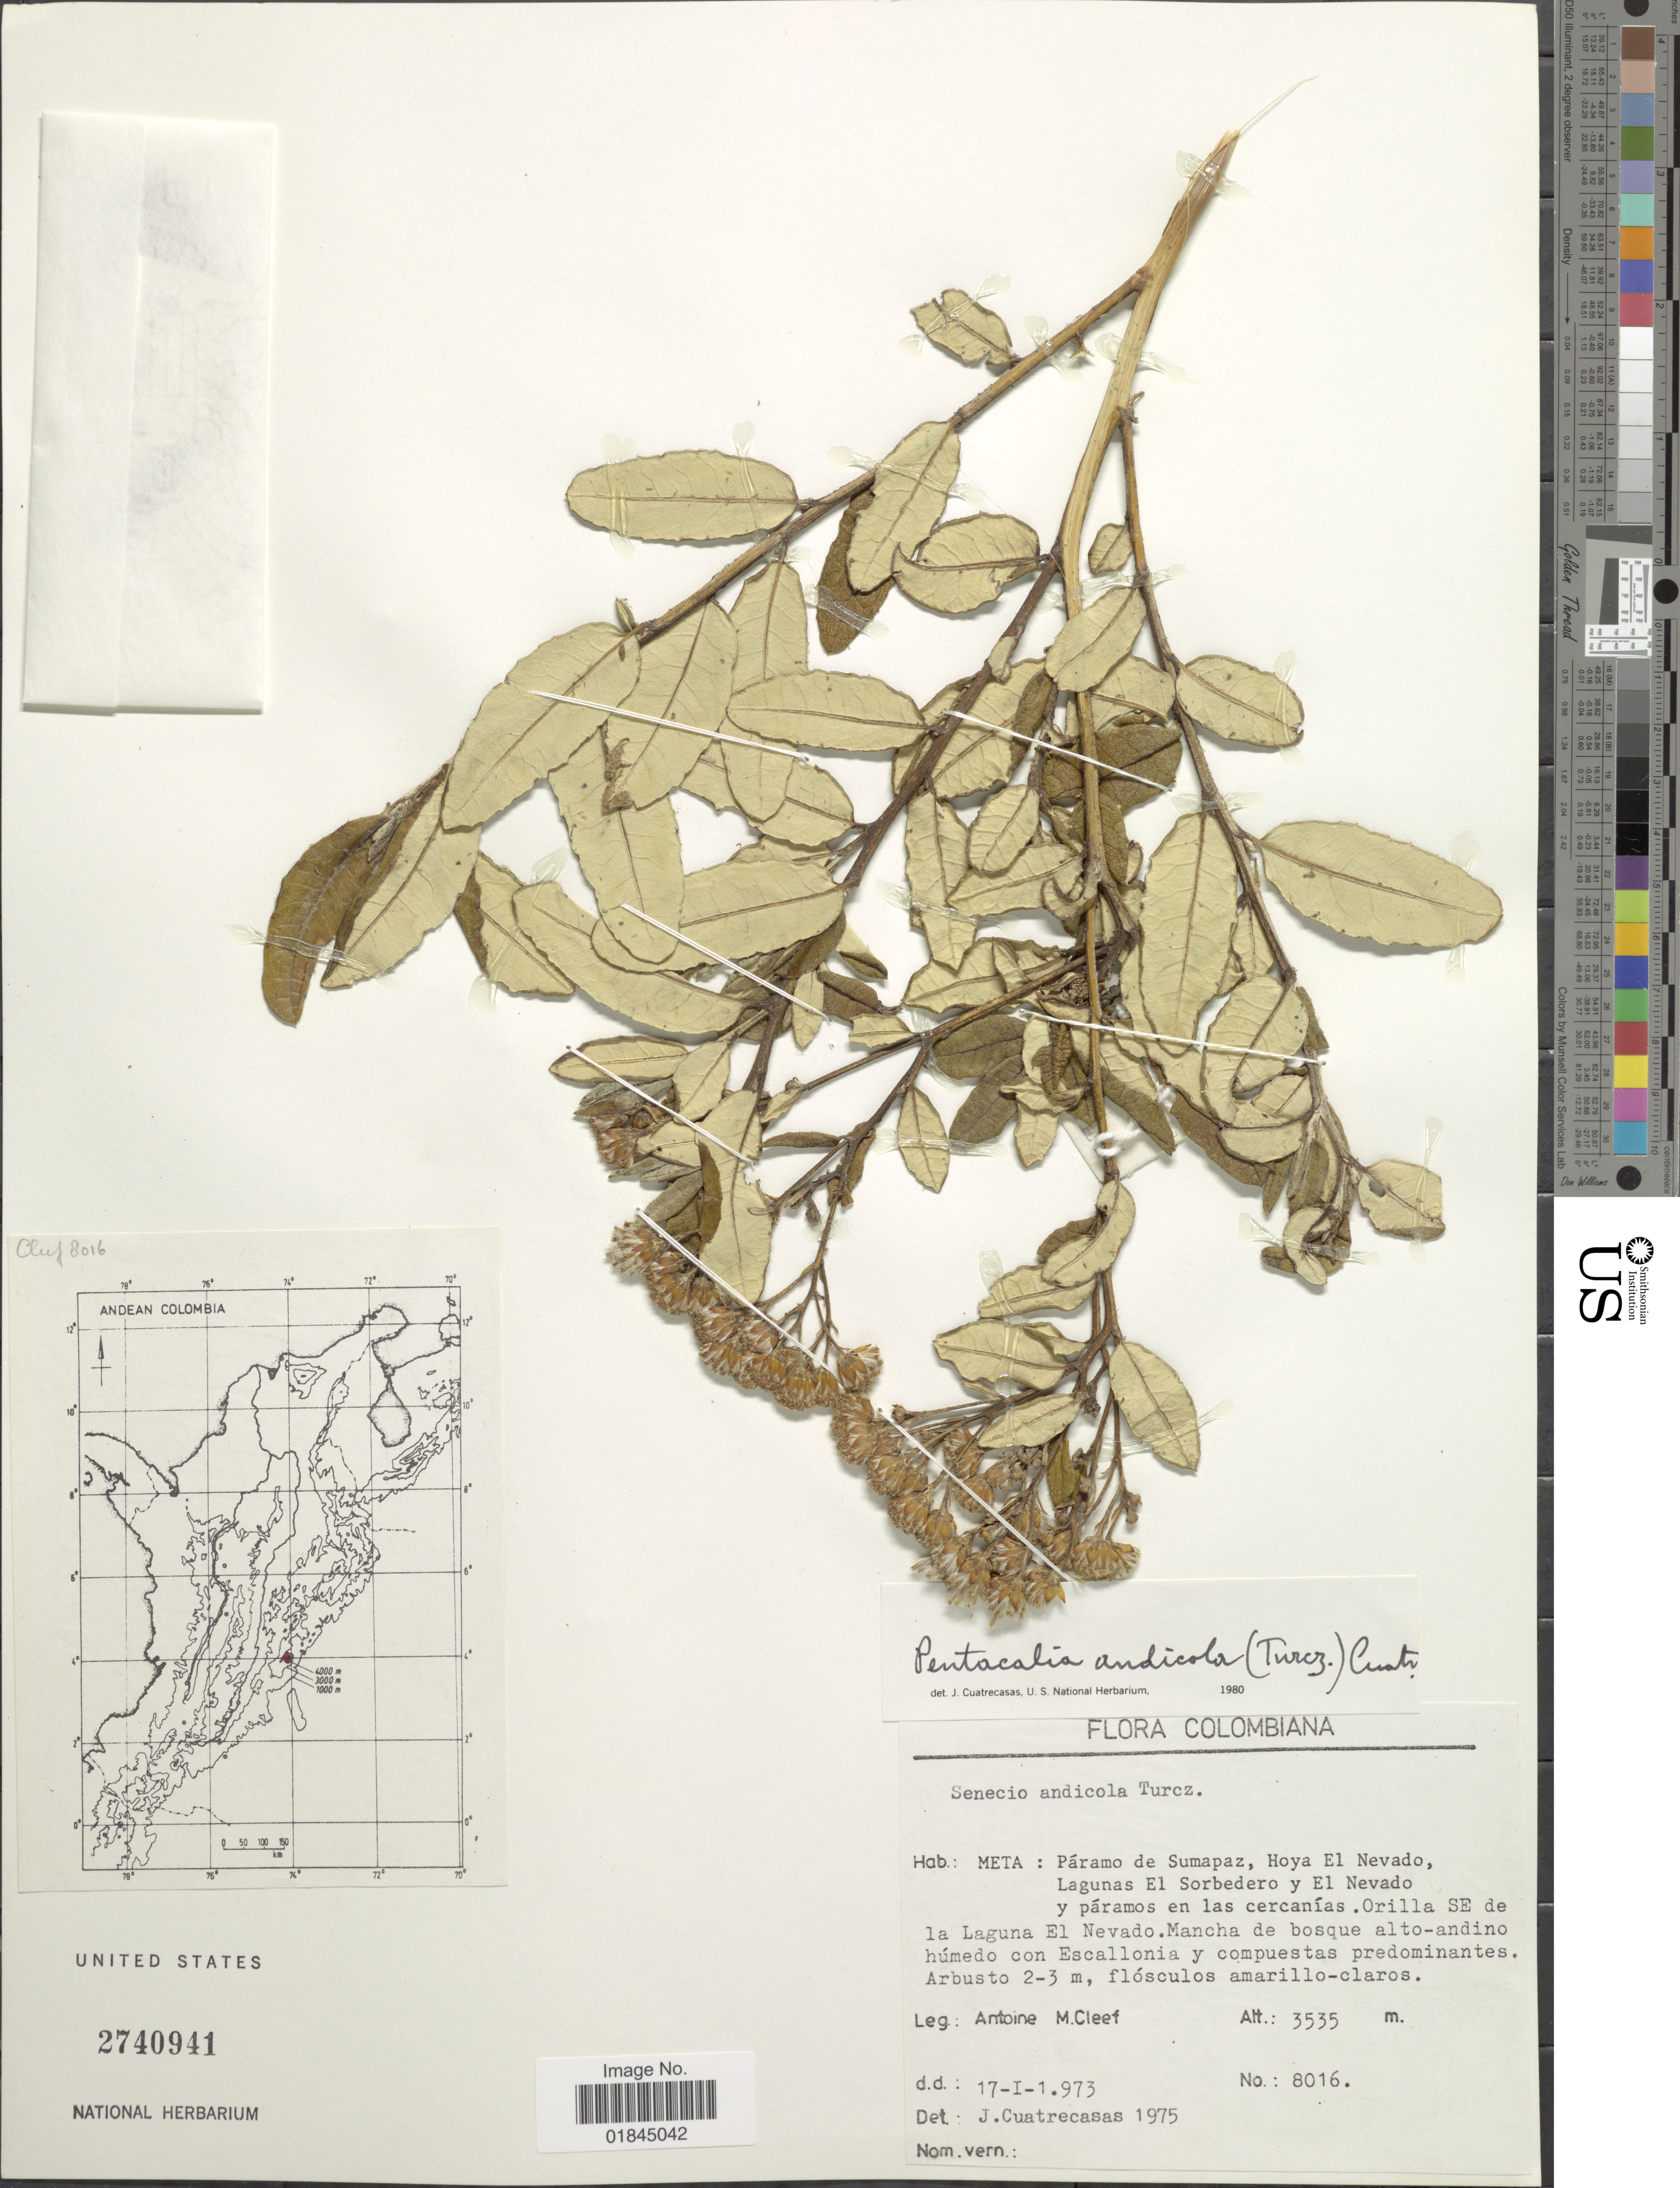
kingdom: Plantae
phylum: Tracheophyta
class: Magnoliopsida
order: Asterales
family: Asteraceae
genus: Pentacalia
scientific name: Pentacalia andicola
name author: (Turcz.) Cuatrec.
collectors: A. M. Cleef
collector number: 8016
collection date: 1973-01-17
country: Colombia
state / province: Meta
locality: Paramo de Sumapaz, Hotya El Nevado, Lagunas El Sorbedero y El Nevado y paramos en las cercanias. Orilla SE de la Laguna El Nevado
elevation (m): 3535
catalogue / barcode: US 2740941